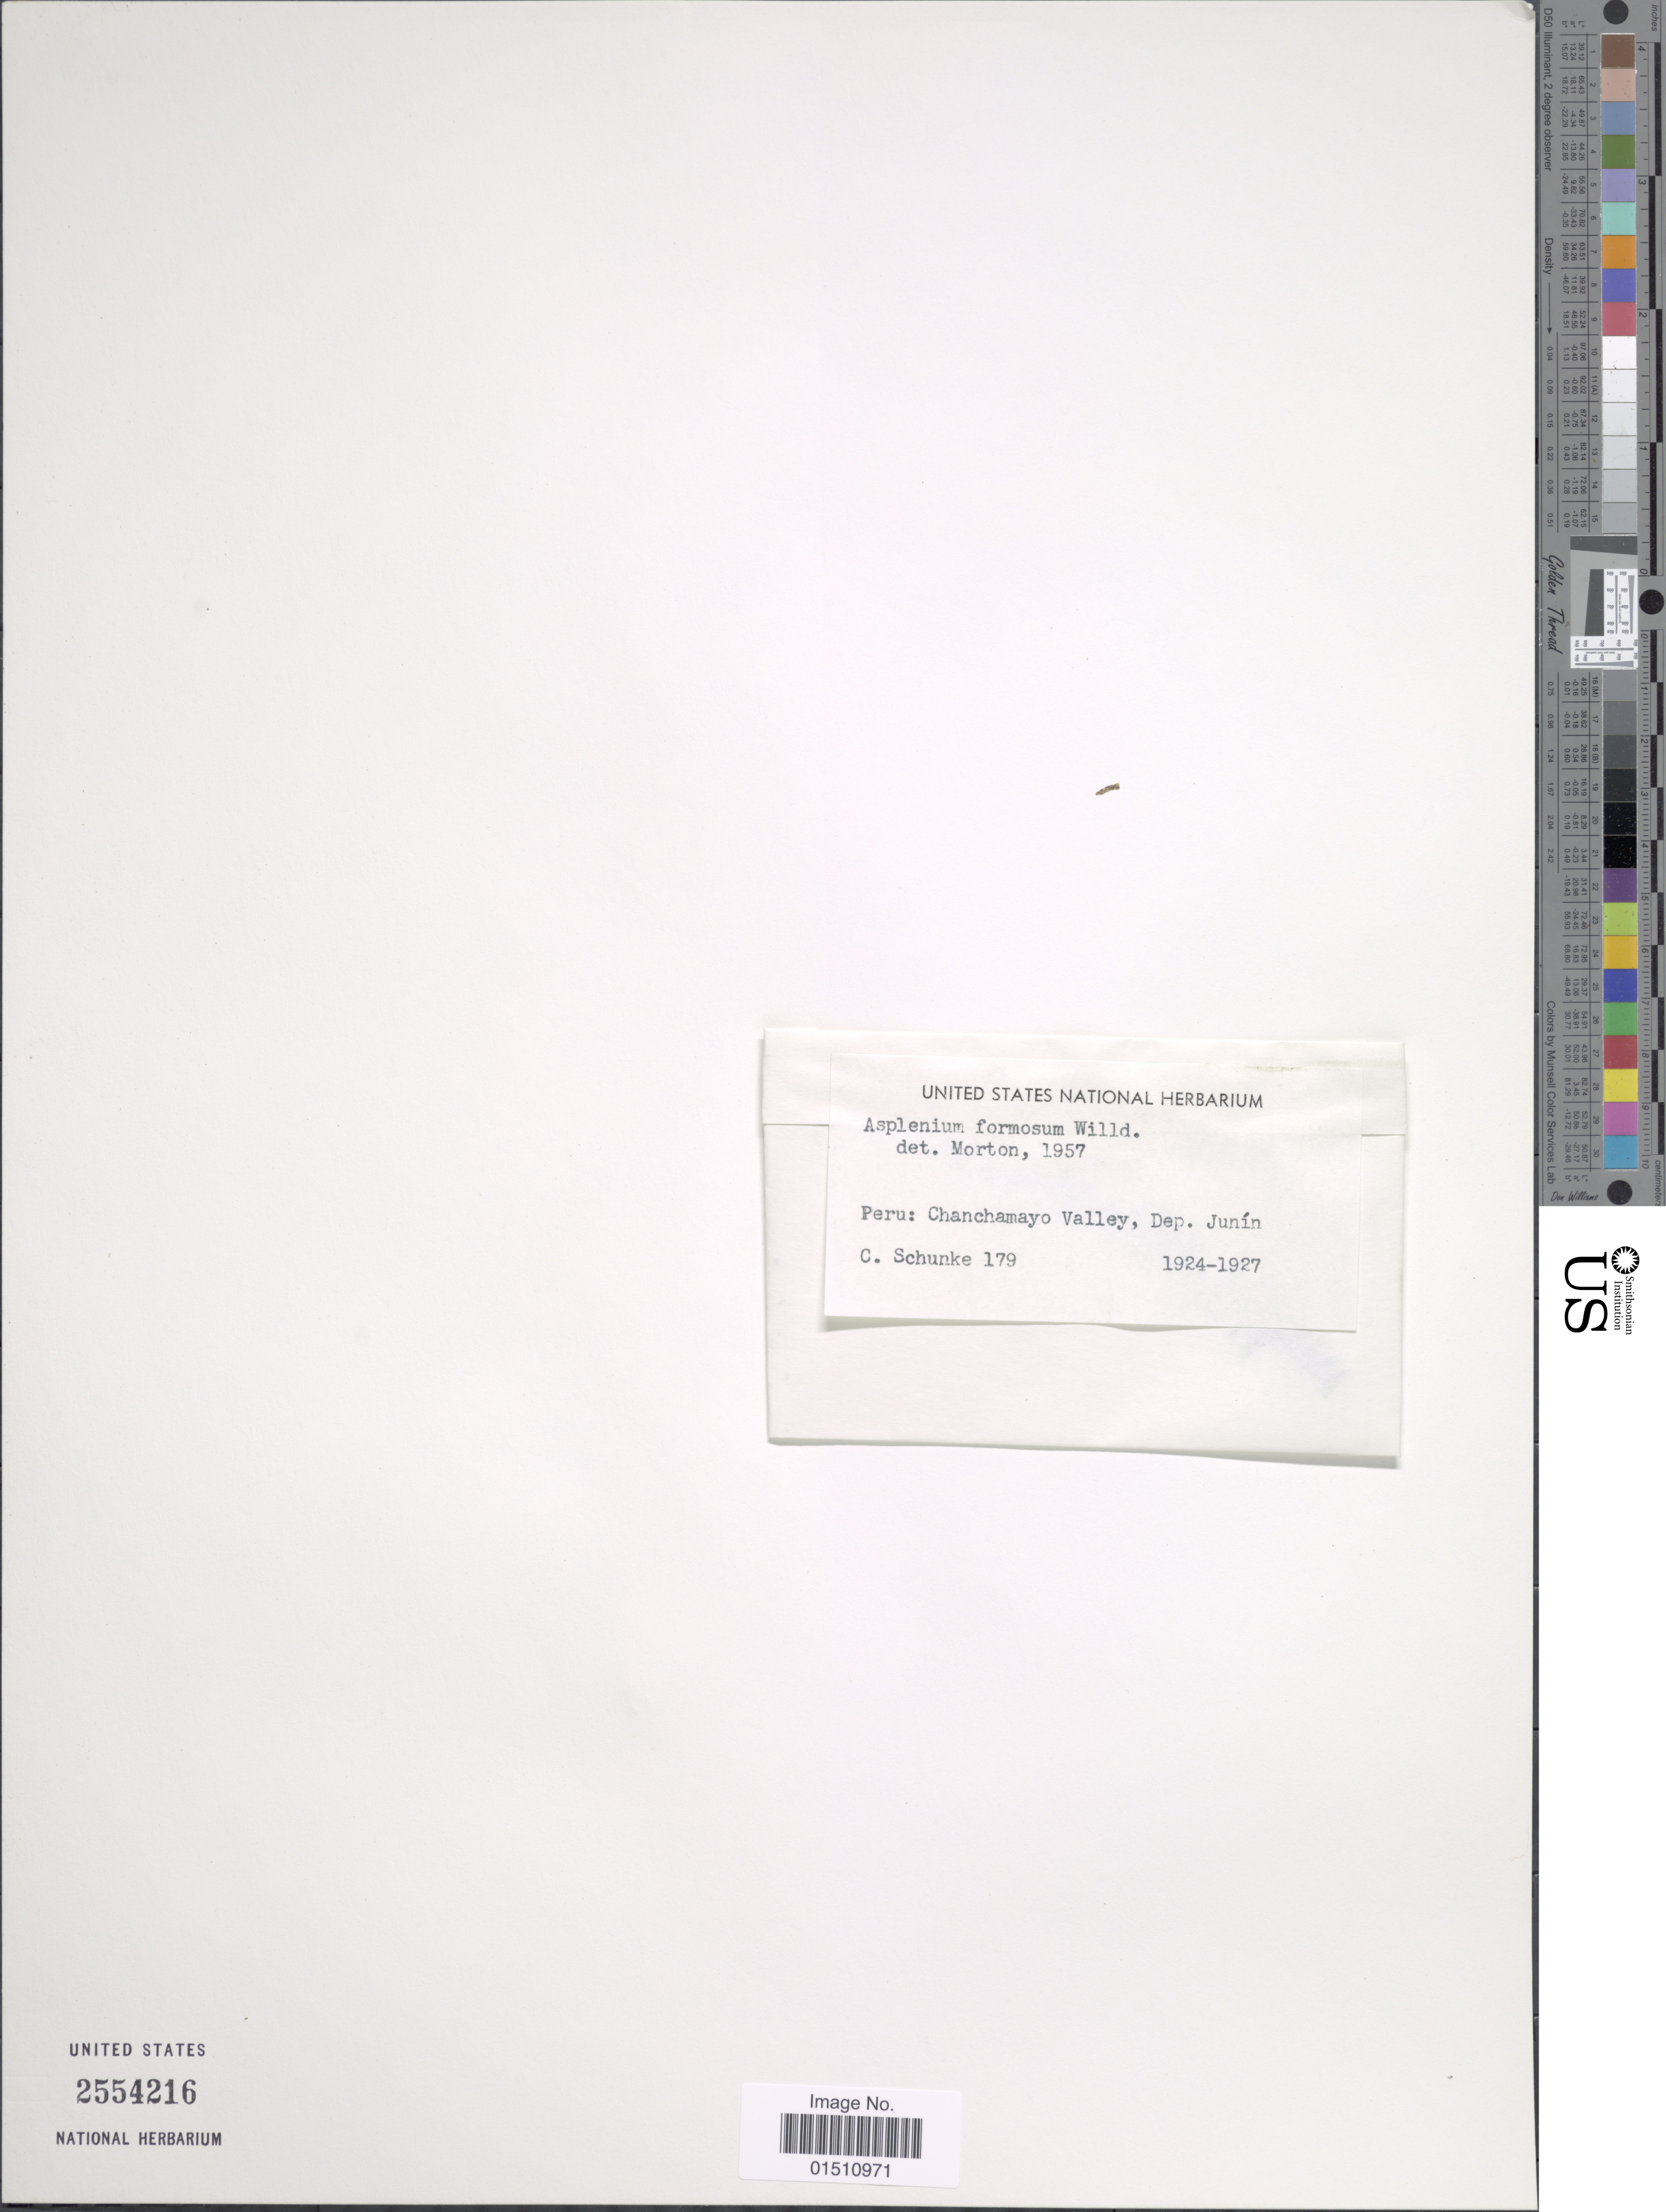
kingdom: Plantae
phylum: Tracheophyta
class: Polypodiopsida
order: Polypodiales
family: Aspleniaceae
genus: Asplenium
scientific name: Asplenium formosum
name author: Willd.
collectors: C. Schunke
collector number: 179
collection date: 1924/1927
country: Peru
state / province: Junín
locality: Peru, Chanchamayo Valley, Dep. Junín.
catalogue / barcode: US 2554216